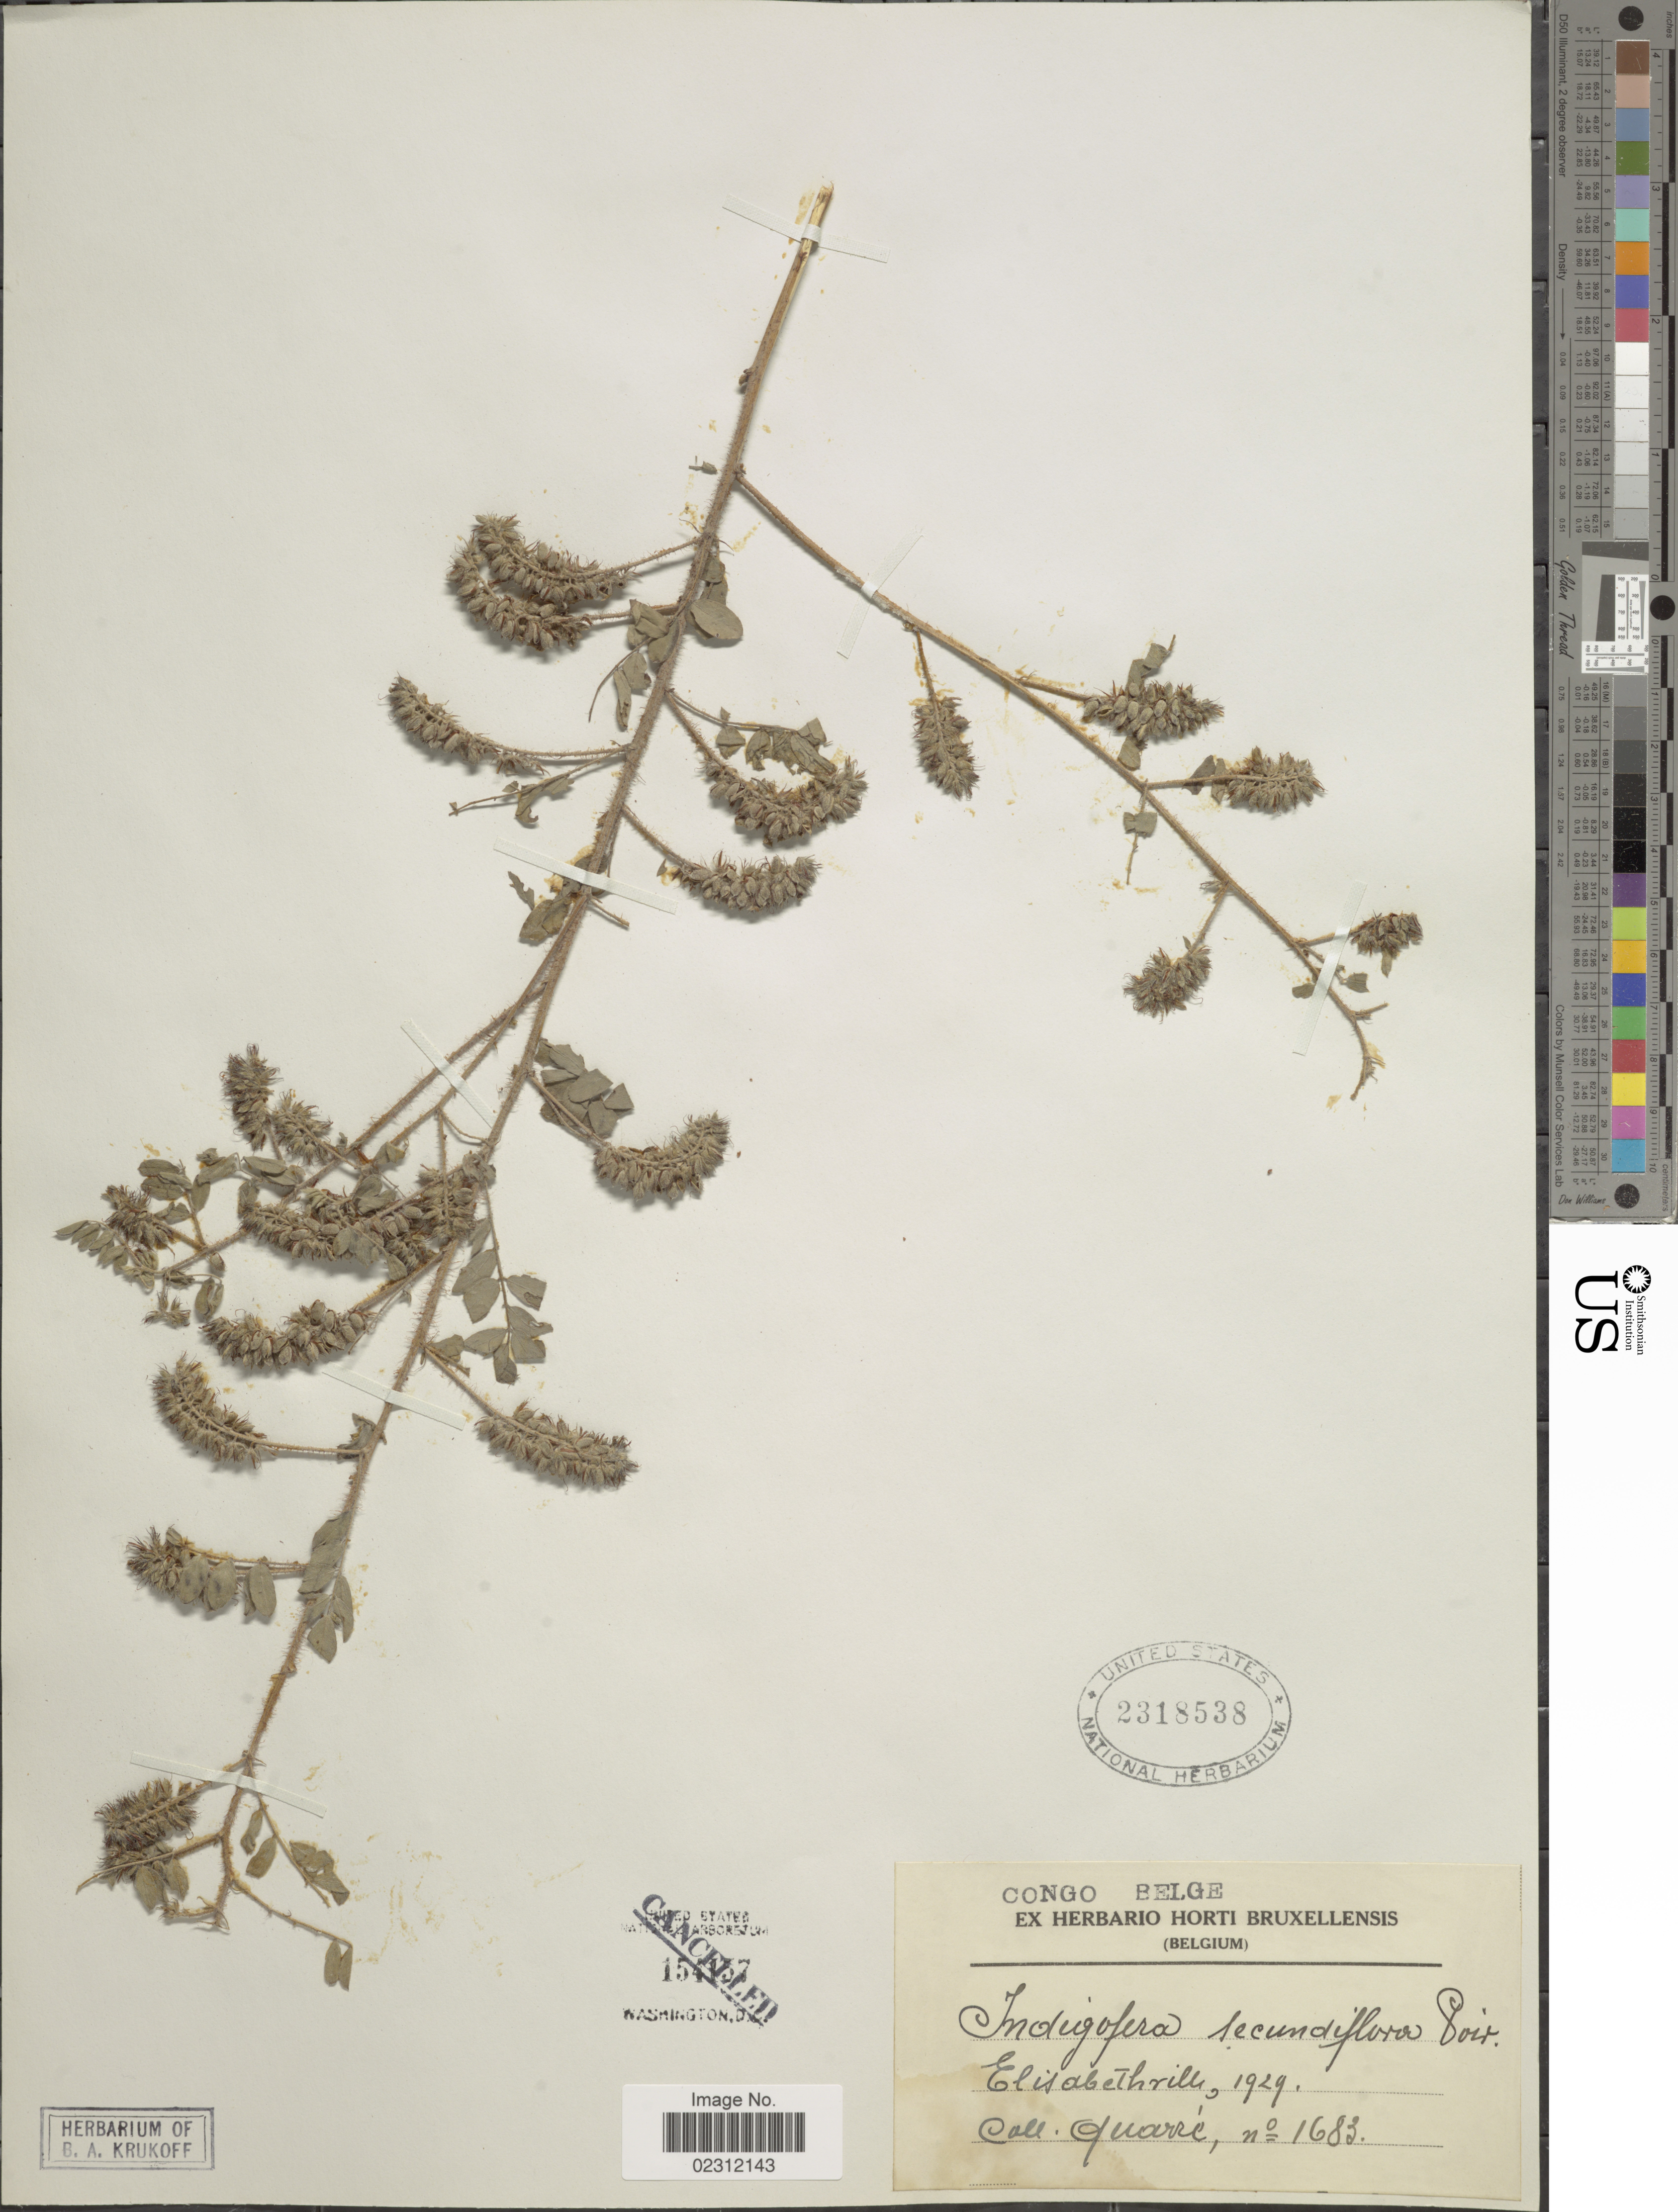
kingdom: Plantae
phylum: Tracheophyta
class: Magnoliopsida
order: Fabales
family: Fabaceae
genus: Indigofera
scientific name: Indigofera secundiflora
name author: Poir.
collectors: -. Quarre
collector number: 1683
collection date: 1929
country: Congo, Democratic Republic of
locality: Congo Belge, Elisabethville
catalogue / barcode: US 2318538